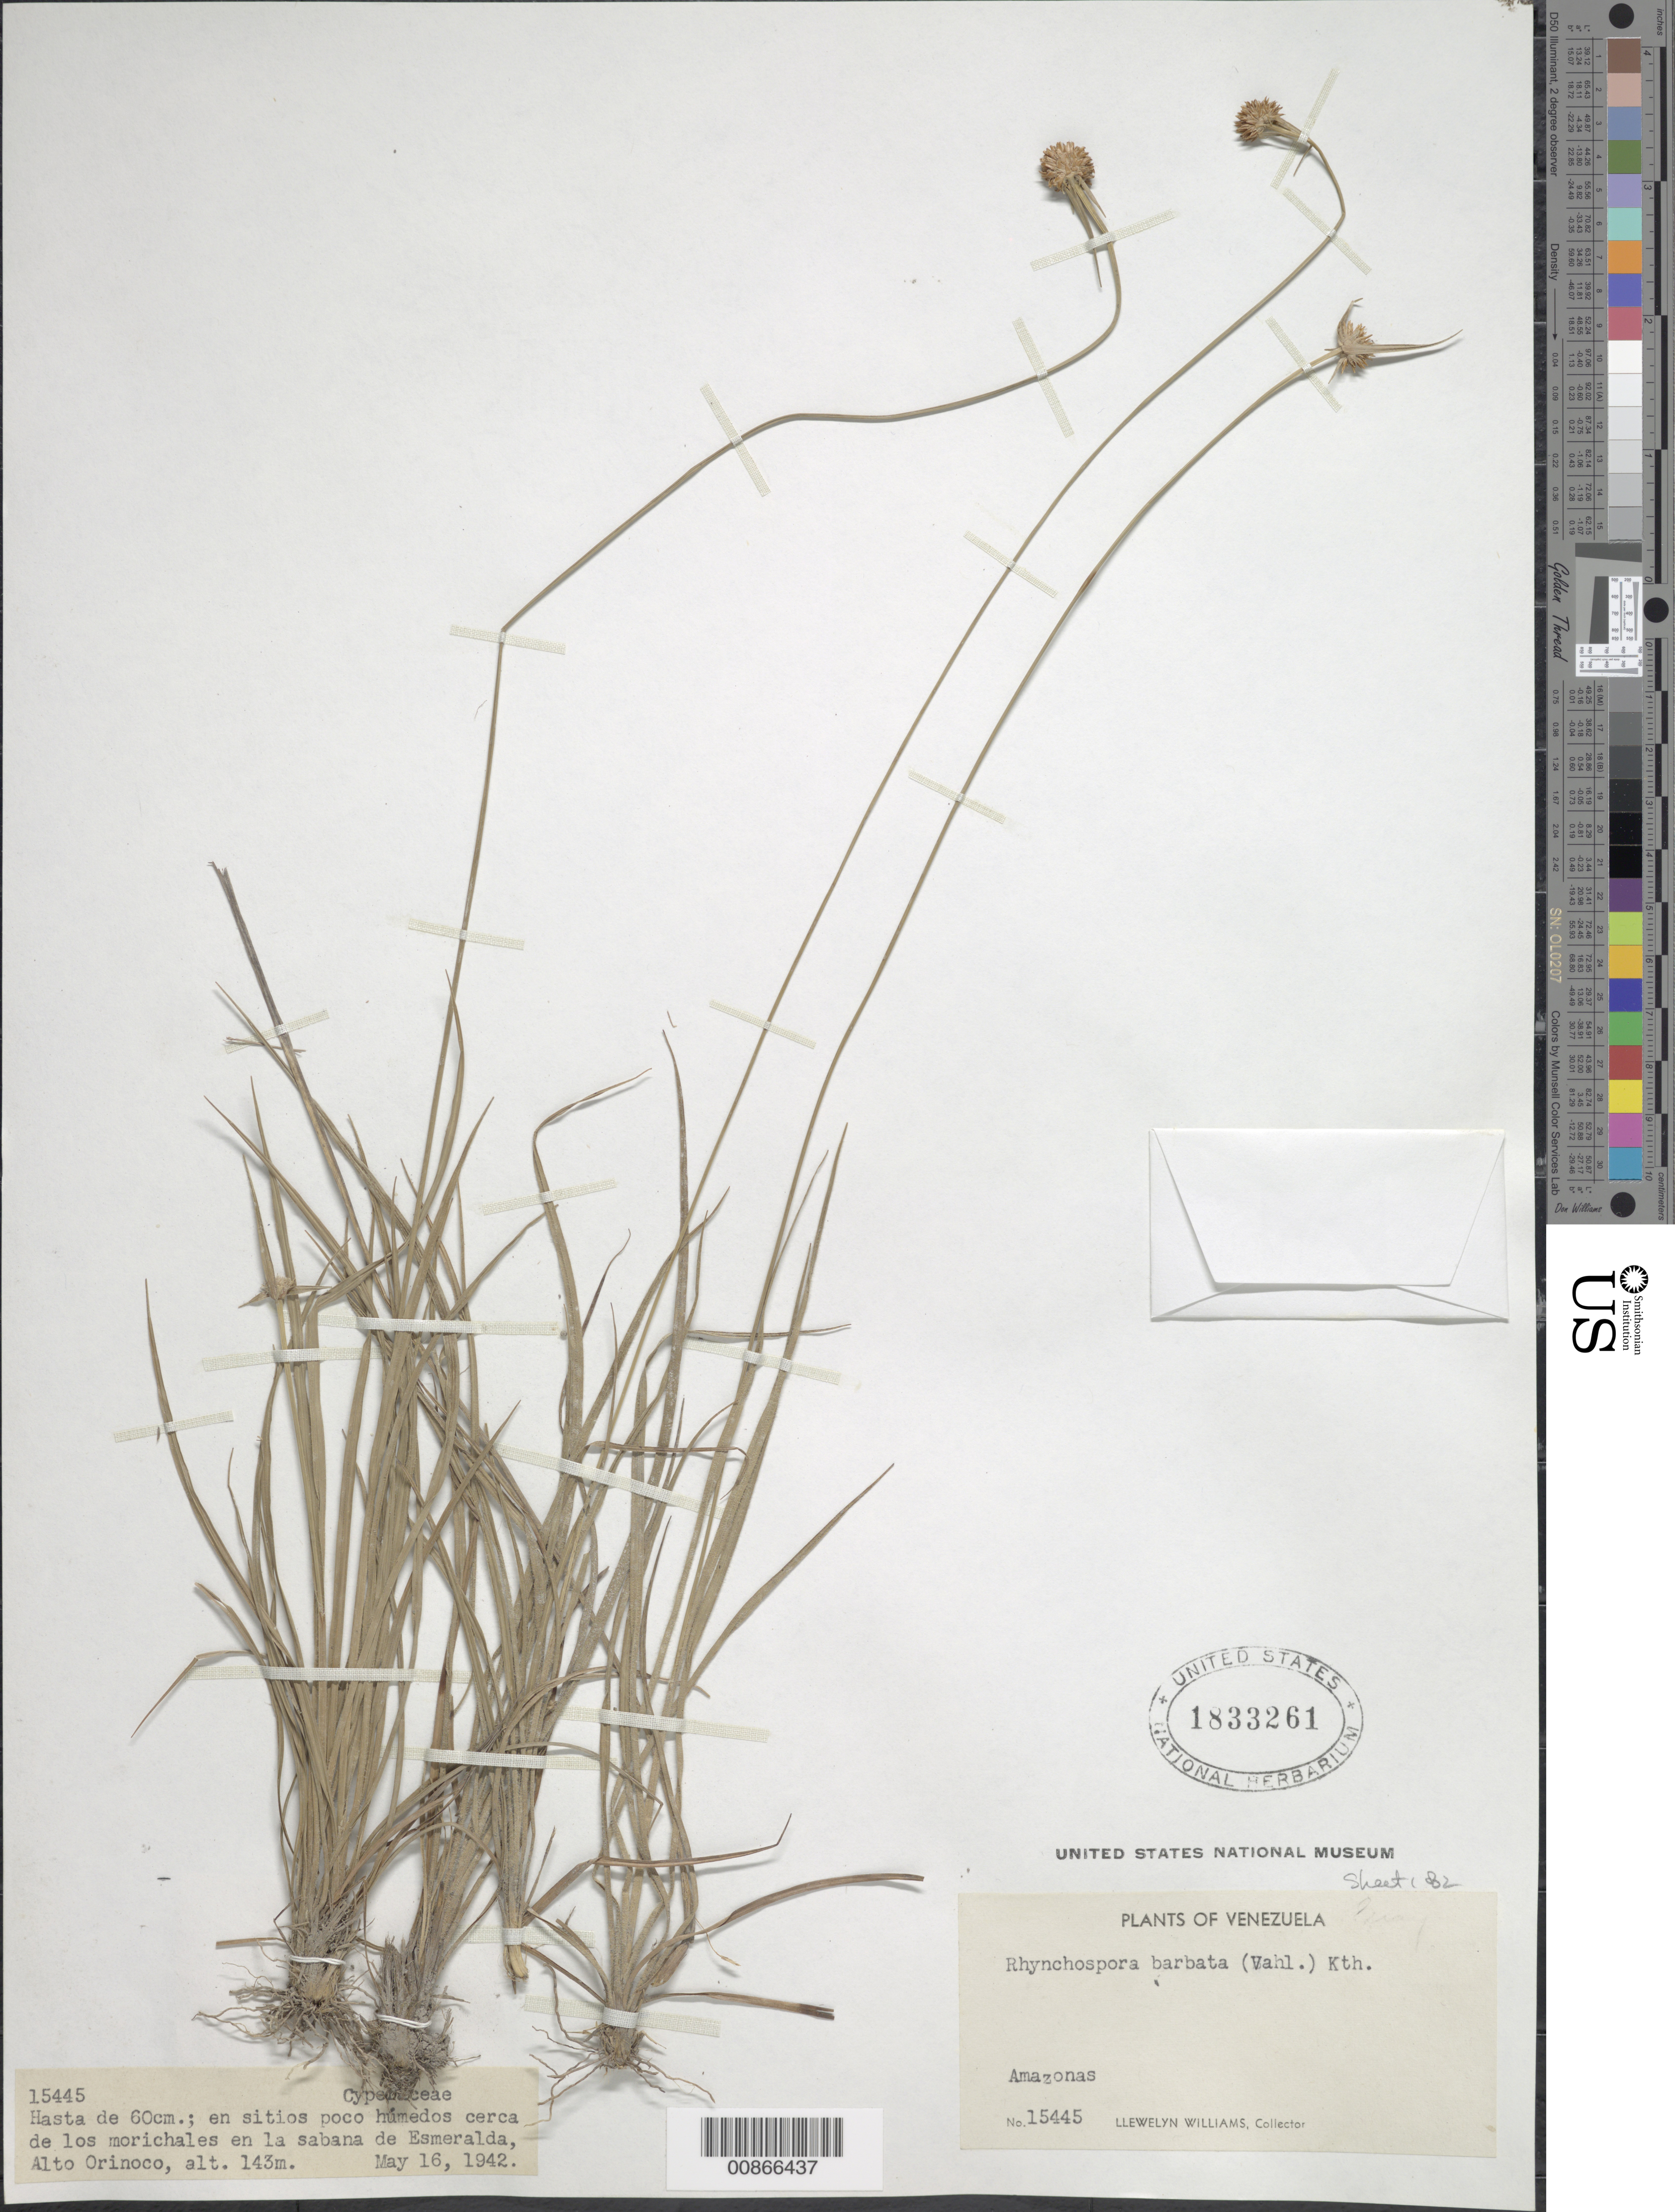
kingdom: Plantae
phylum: Tracheophyta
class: Liliopsida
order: Poales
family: Cyperaceae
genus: Rhynchospora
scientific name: Rhynchospora barbata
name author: (Vahl) Kunth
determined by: Alves, K.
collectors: Ll. Williams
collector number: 15445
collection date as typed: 16-May-42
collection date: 1942-05-16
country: Venezuela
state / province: Amazonas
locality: Esmeralda, Alto Orinoco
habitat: Sitios poco humedos cerca de los morichales en la sabana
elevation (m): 143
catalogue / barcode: US 1833261